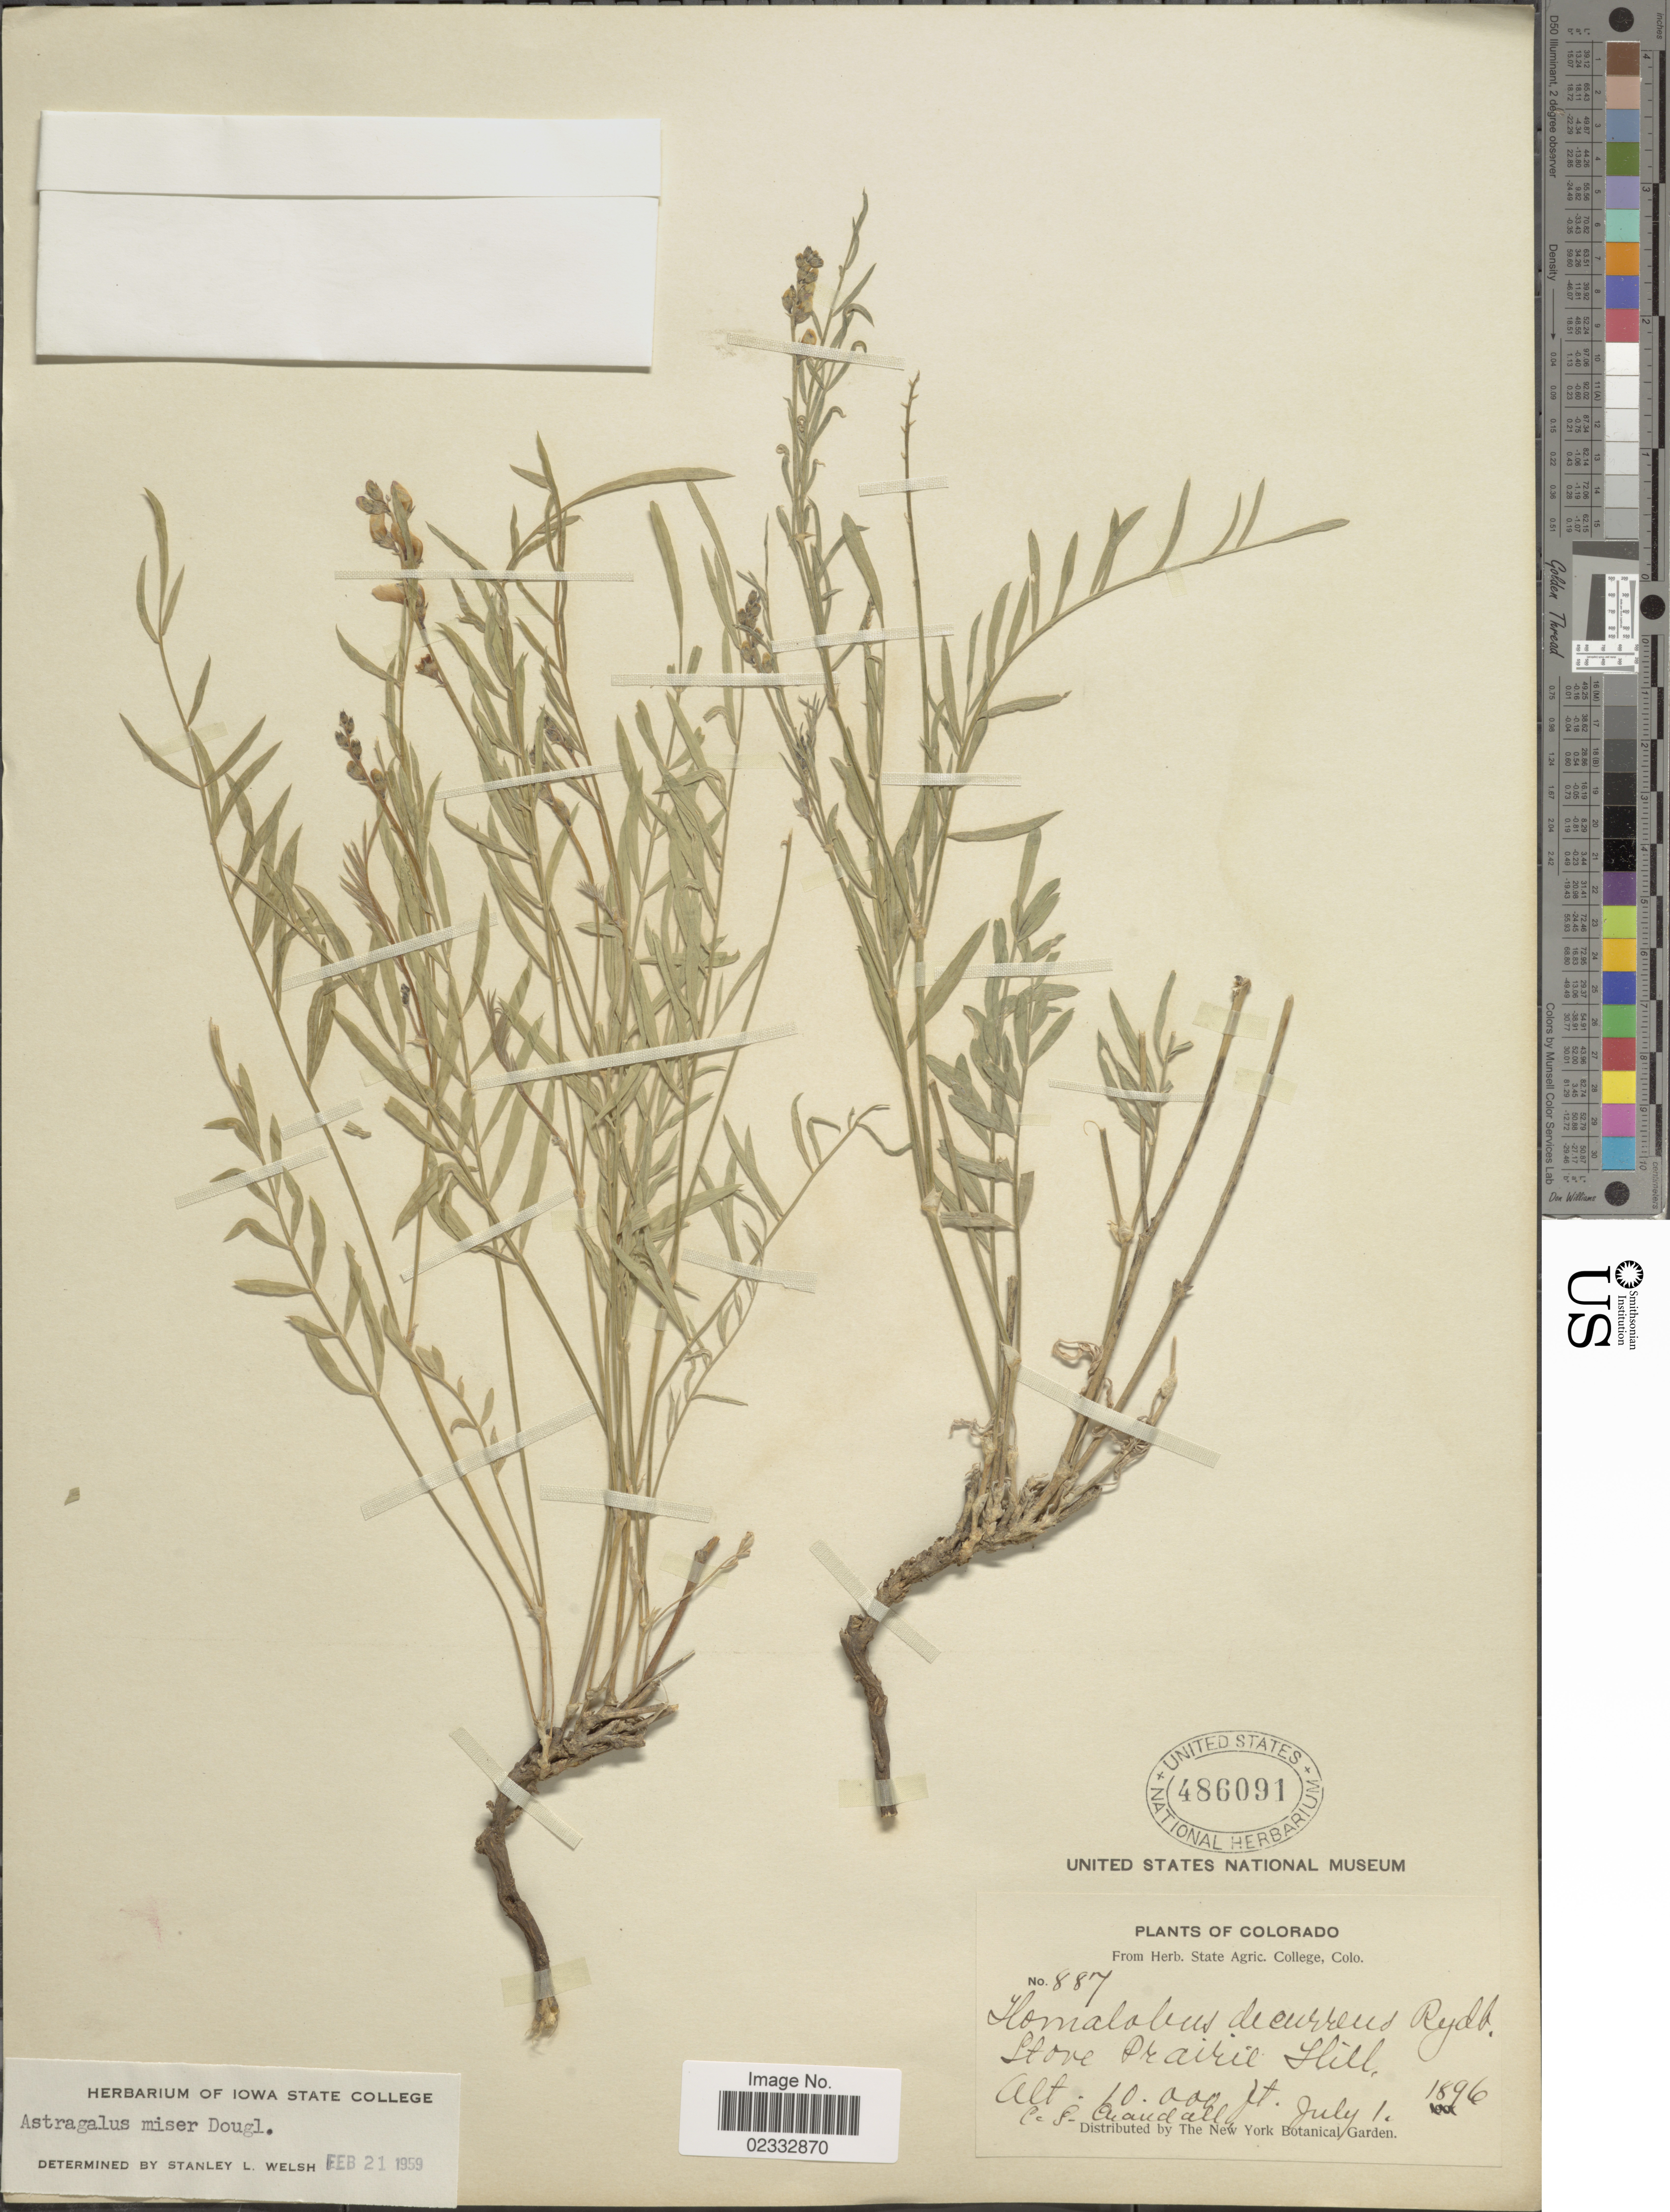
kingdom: Plantae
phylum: Tracheophyta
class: Magnoliopsida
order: Fabales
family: Fabaceae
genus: Astragalus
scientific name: Astragalus miser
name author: Douglas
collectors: C. Crandall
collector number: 887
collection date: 1896-07-01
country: United States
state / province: Colorado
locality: Stove Prairie Hill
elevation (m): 3048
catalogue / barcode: US 486091